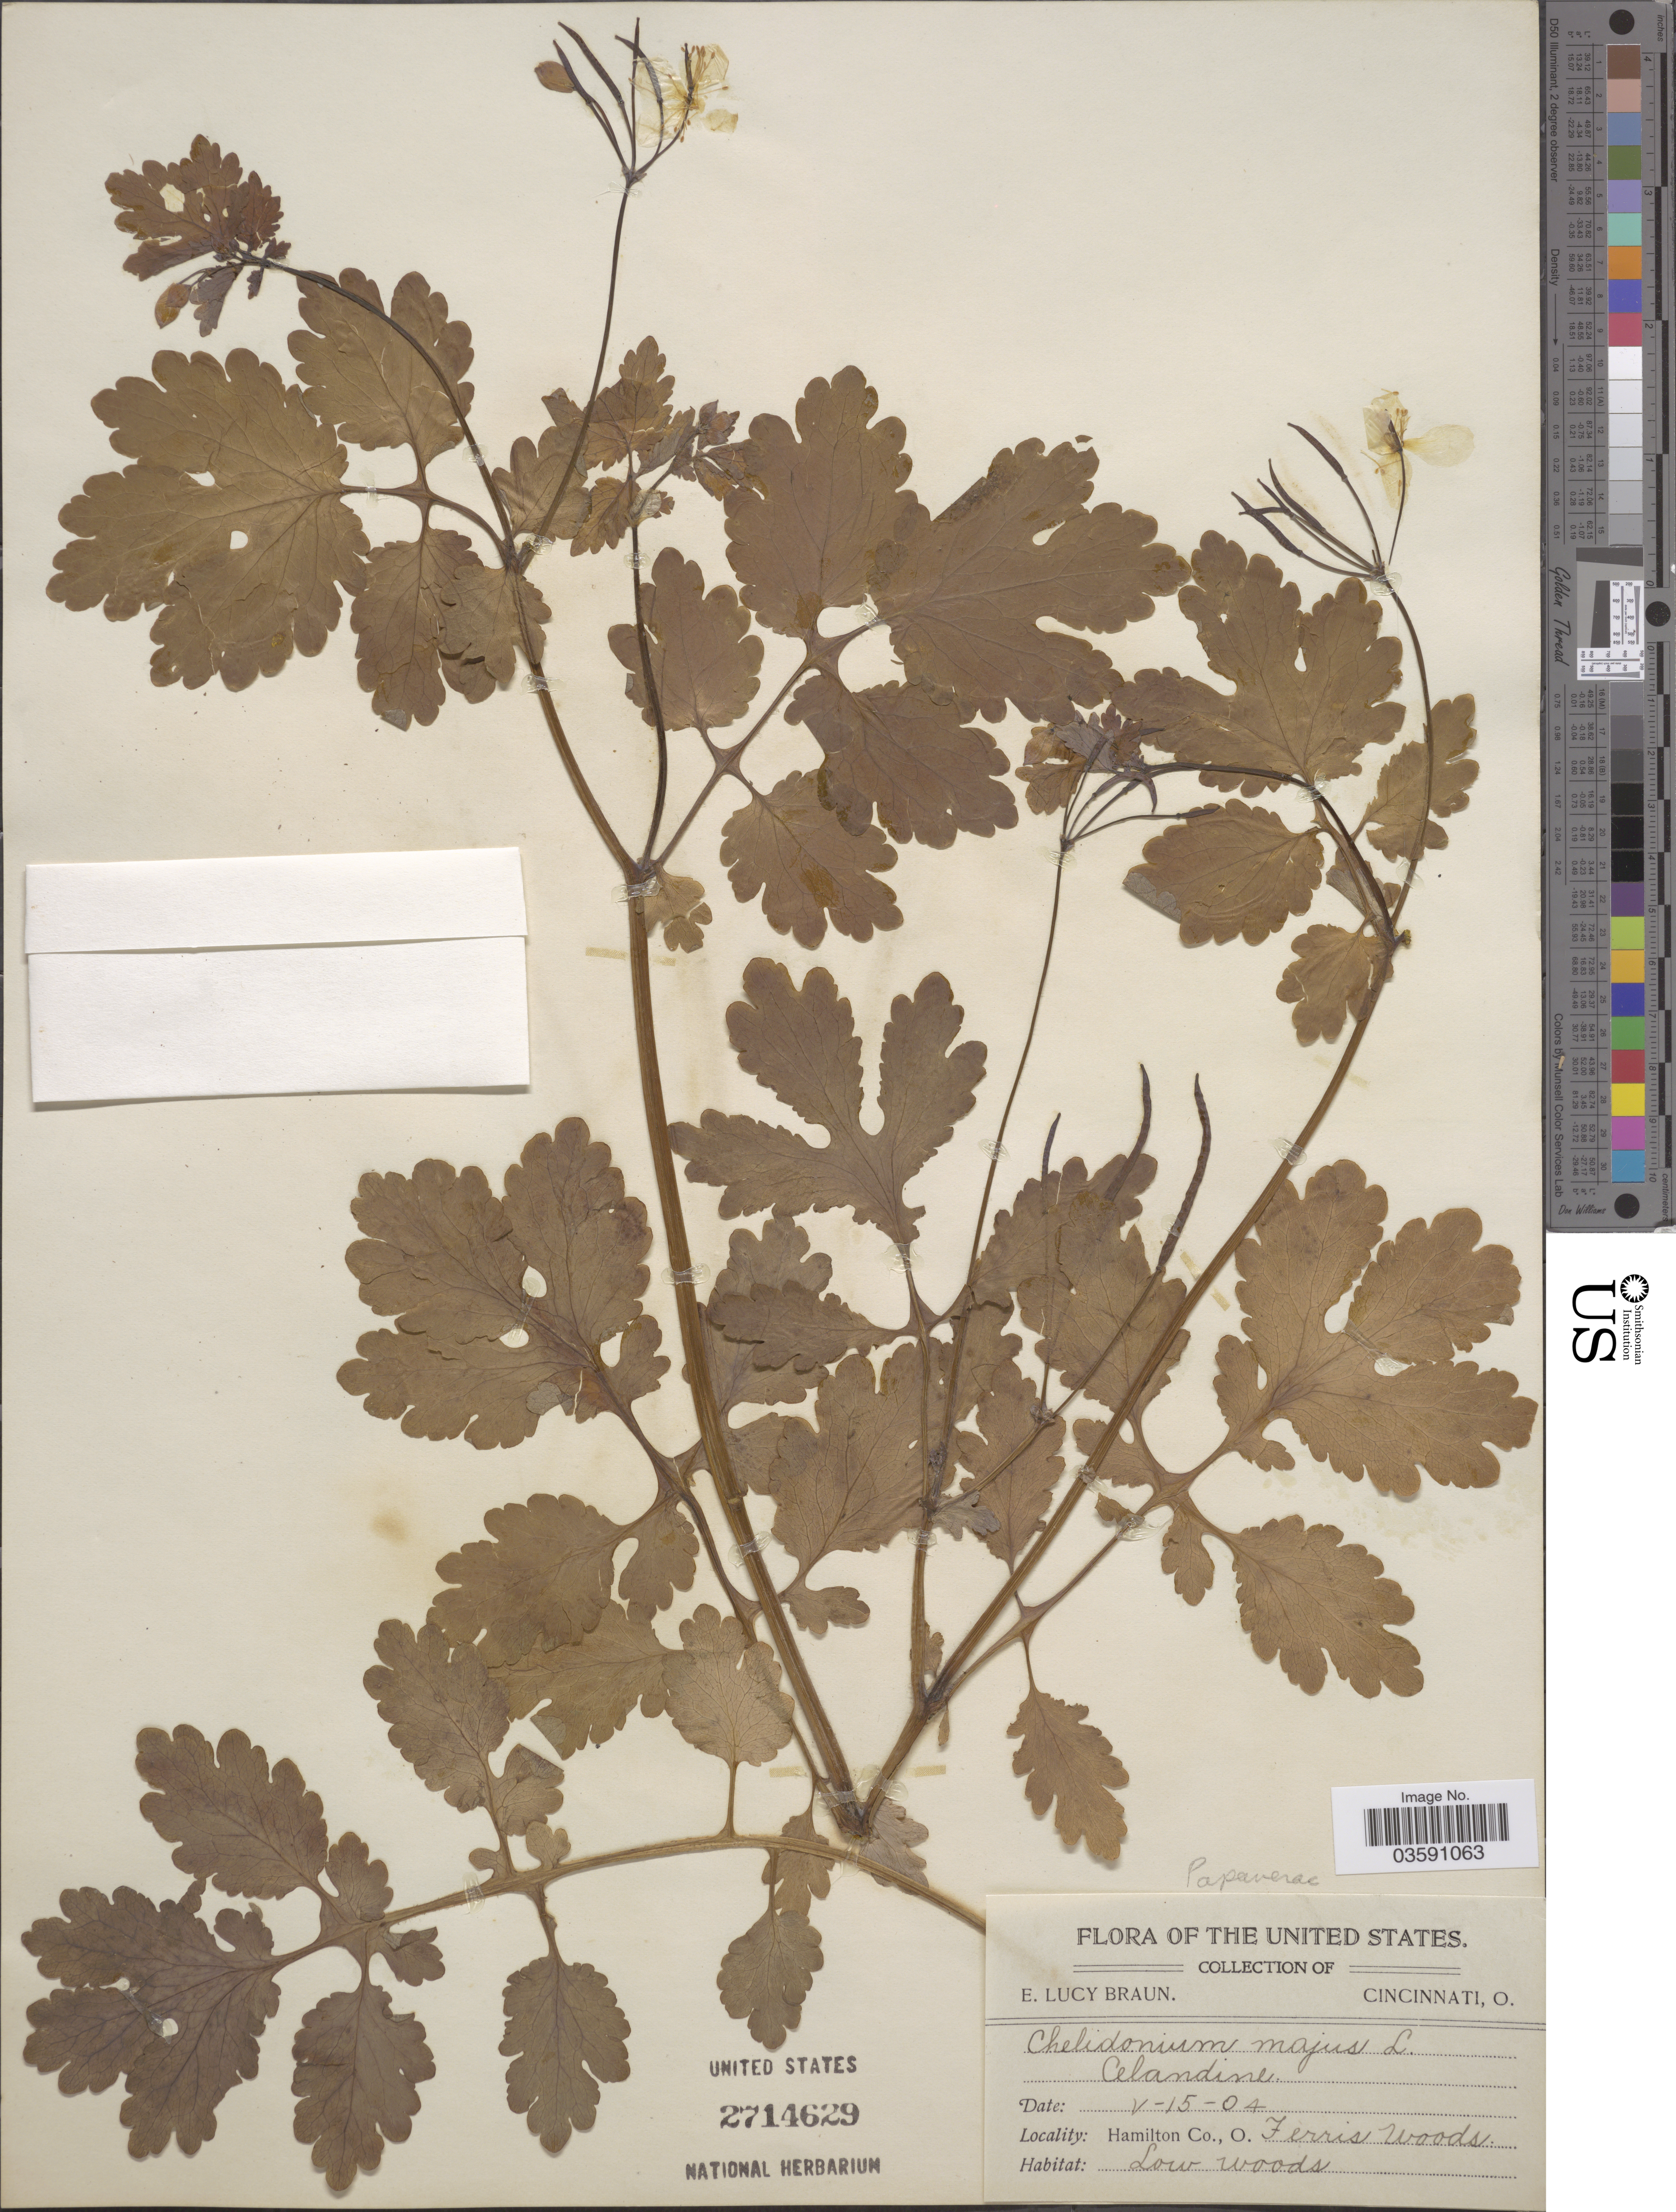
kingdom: Plantae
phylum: Tracheophyta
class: Magnoliopsida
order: Ranunculales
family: Papaveraceae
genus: Chelidonium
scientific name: Chelidonium majus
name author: L.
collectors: E. L. Braun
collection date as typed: Transcribed d/m/y: 15/5/4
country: United States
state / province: Ohio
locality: Hamilton Co. Ferris Woods.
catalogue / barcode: US 2714629